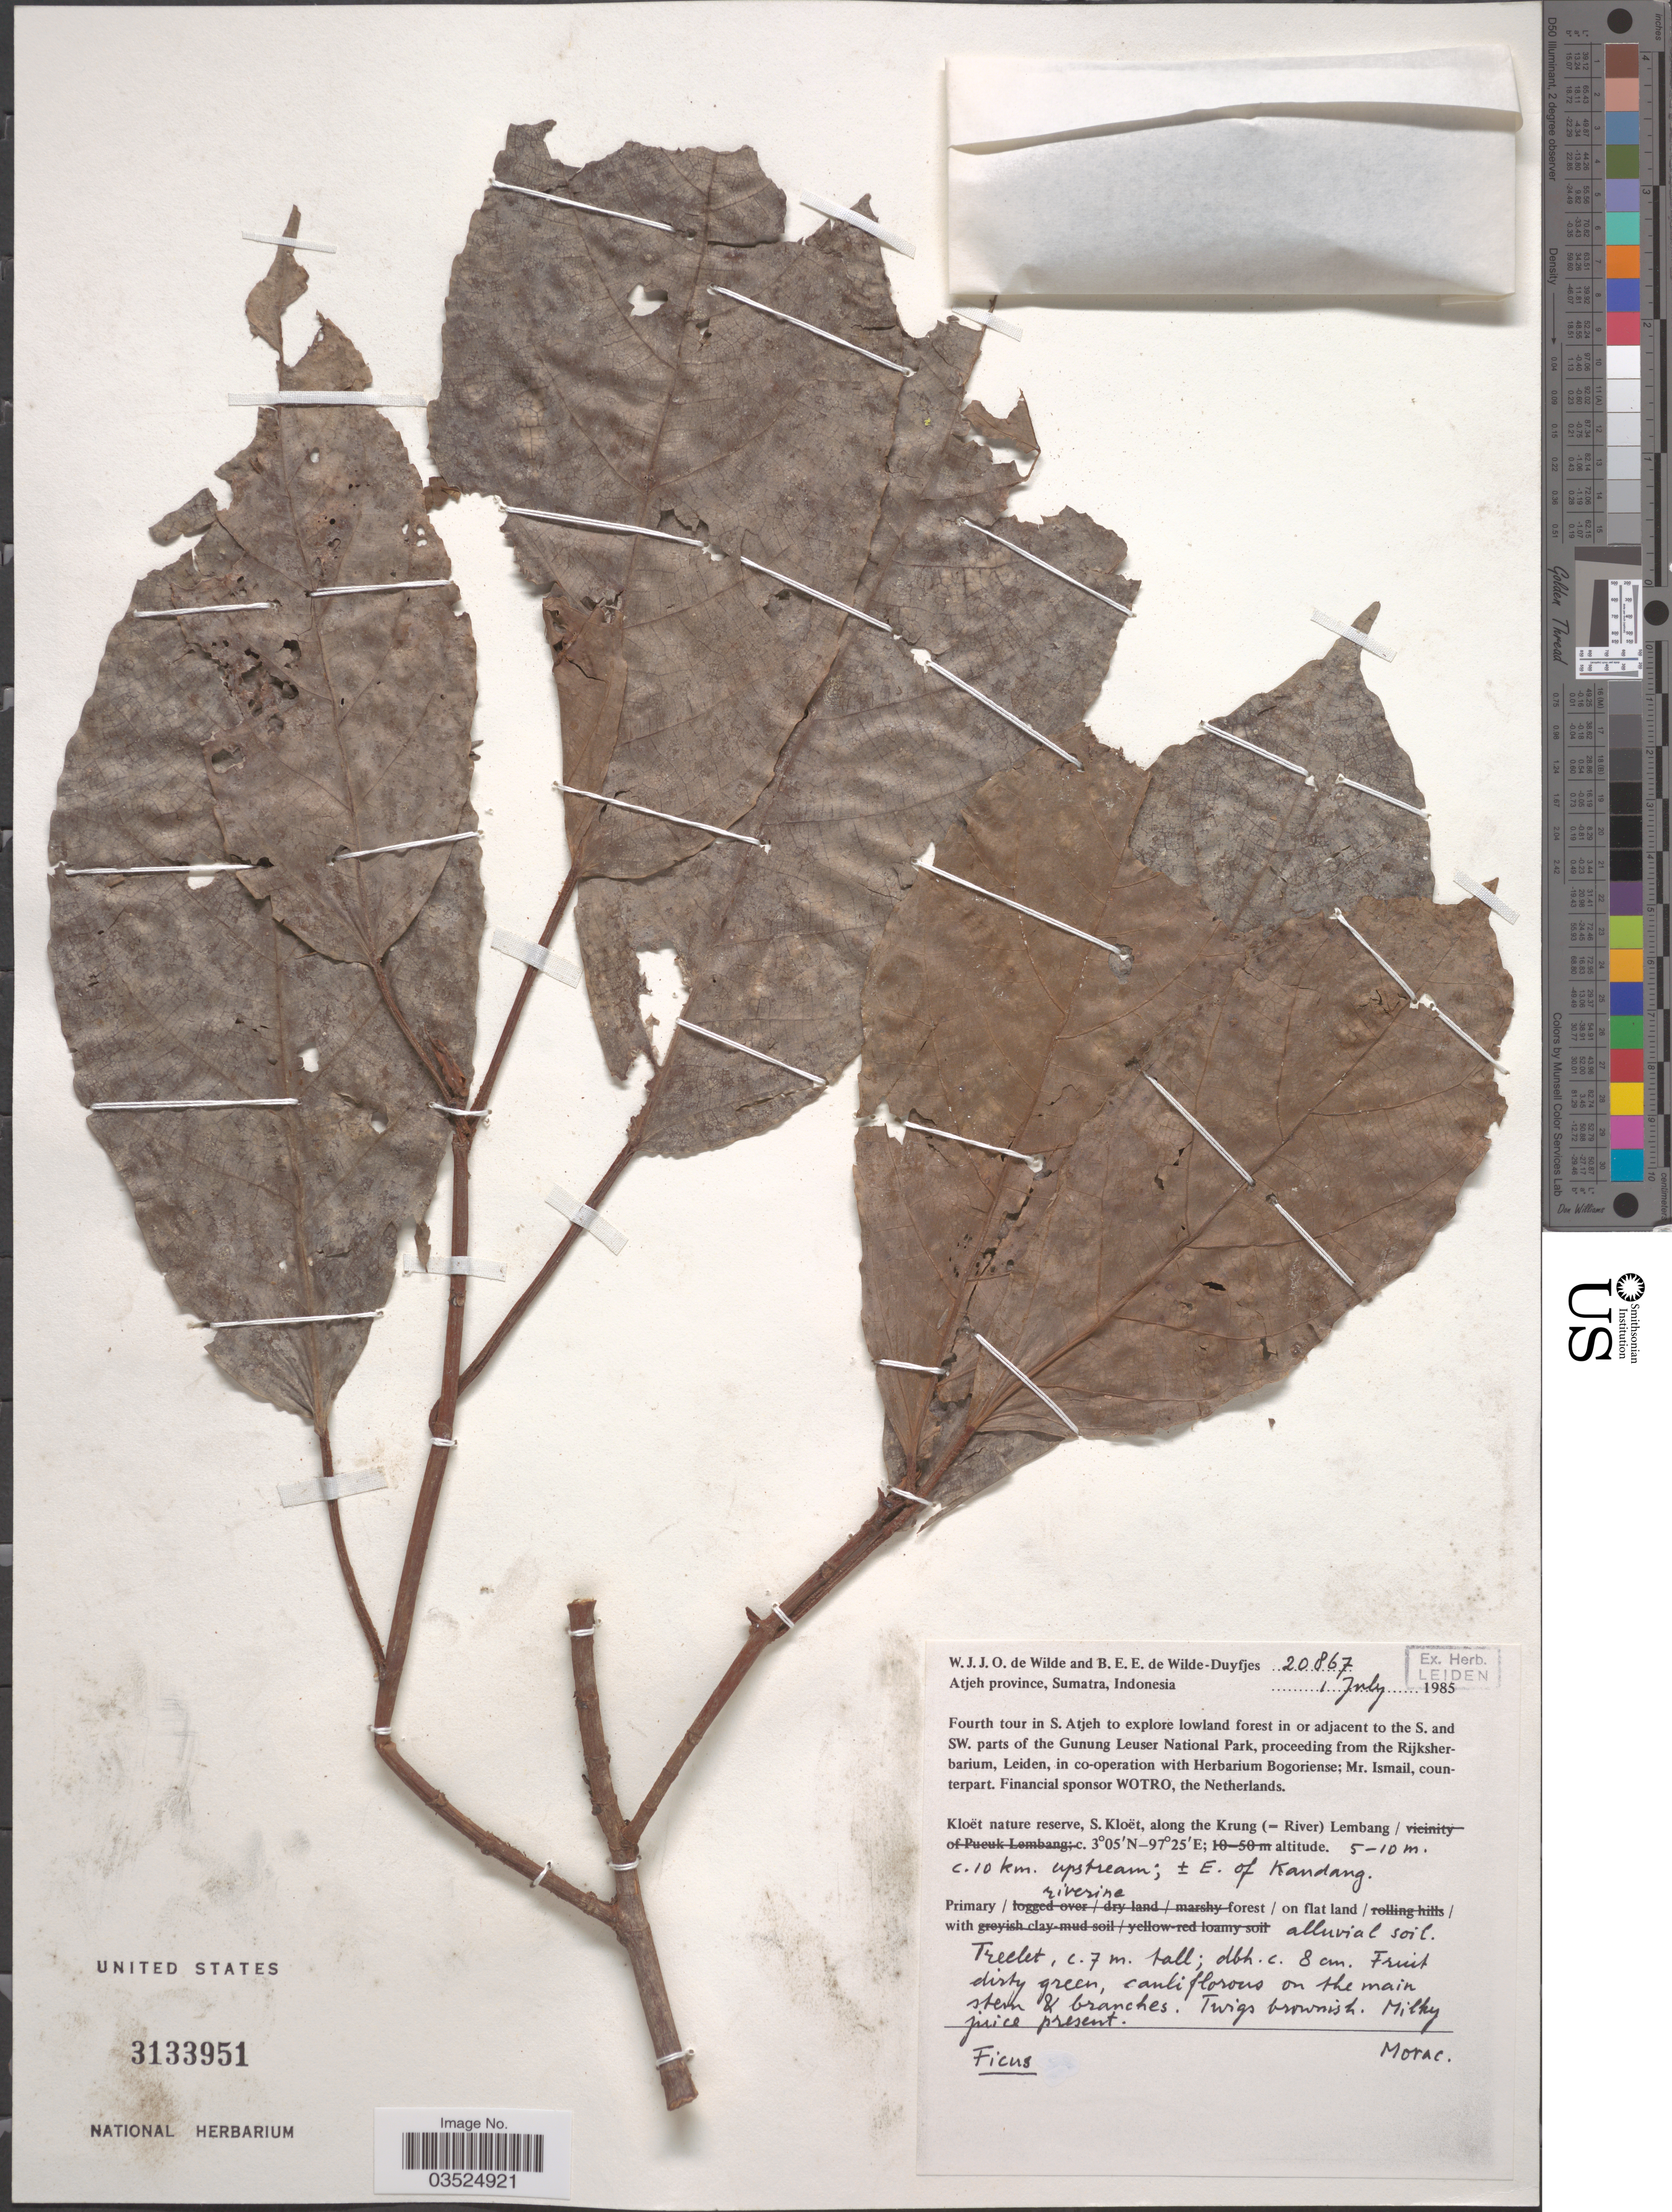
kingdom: Plantae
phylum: Tracheophyta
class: Magnoliopsida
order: Rosales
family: Moraceae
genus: Ficus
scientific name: Ficus sp.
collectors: W. J. de Wilde & B. E. de Wilde-Duyfjes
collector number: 20867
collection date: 1985-07-01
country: Indonesia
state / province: Sumatra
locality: Atjeh province. Fourth tour in S. Atjeh to explore lowland forest in or adjacent to the S. and SW. parts of the Gunung Leuser National Park. Kloët nature reserve, S. Kloët, along the Krung (=River) Lembang. c. 10 km. upstream; ± E. of Kandang.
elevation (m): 5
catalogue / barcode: US 3133951